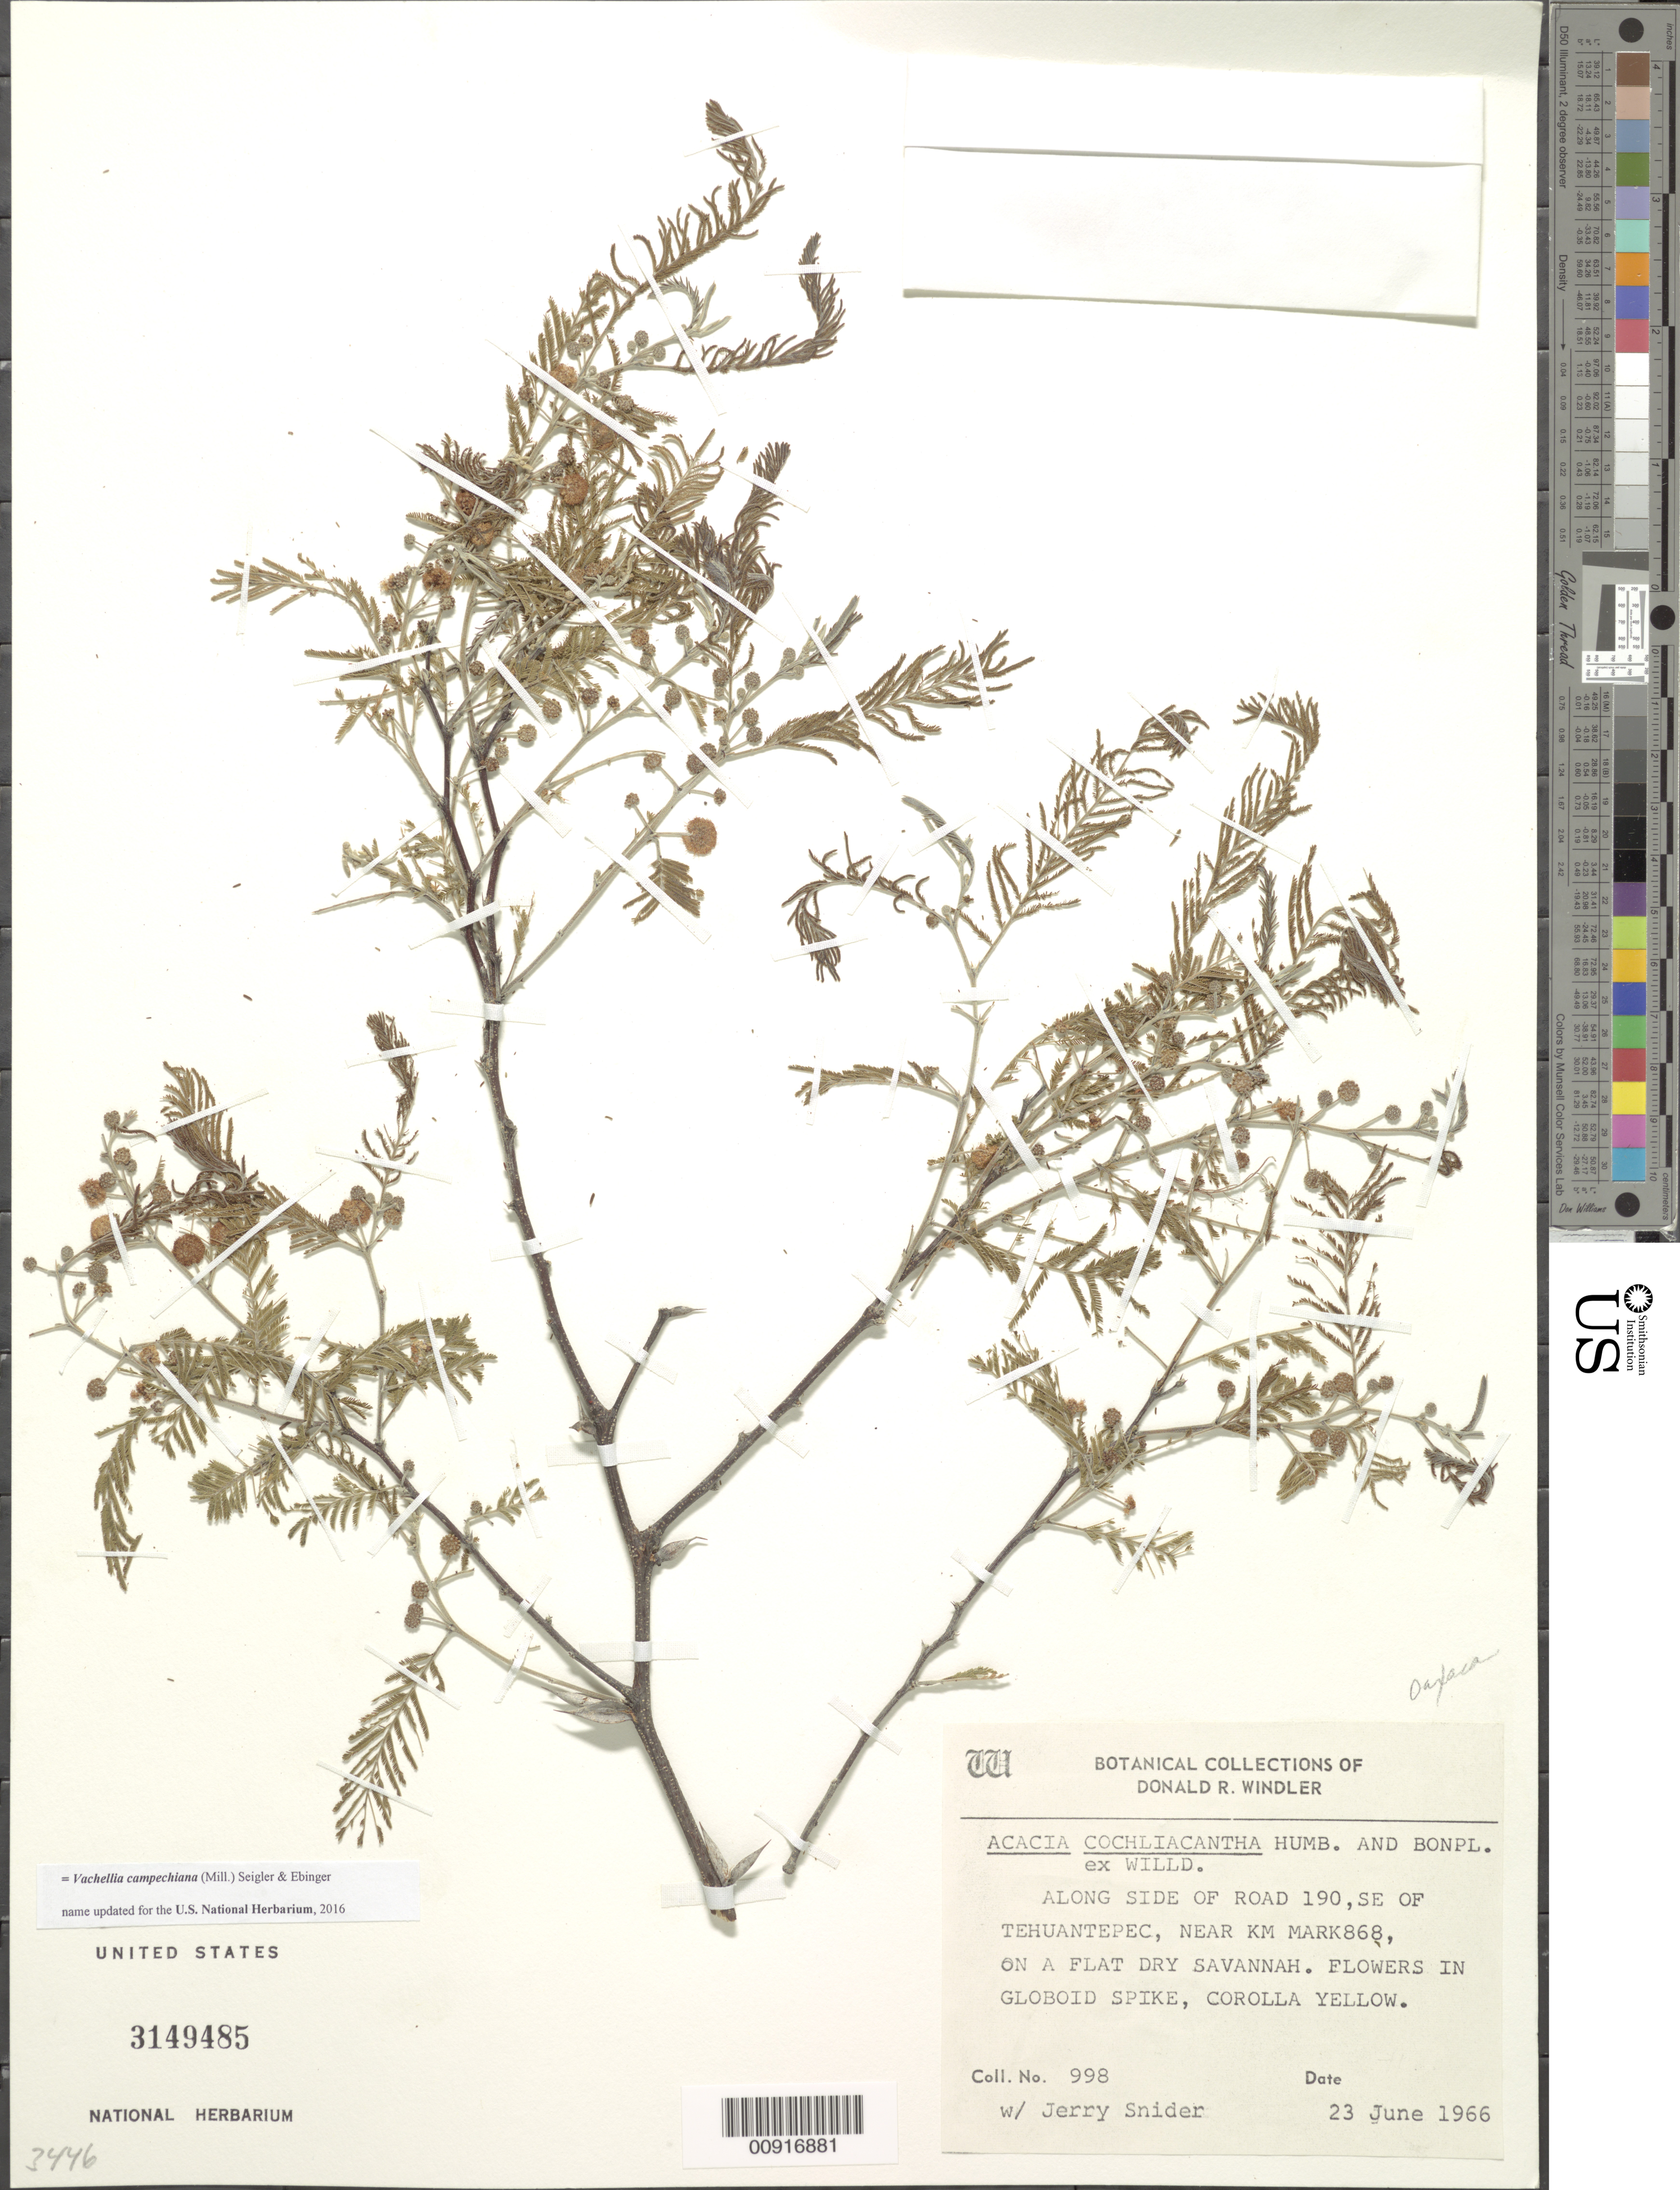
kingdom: Plantae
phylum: Tracheophyta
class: Magnoliopsida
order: Fabales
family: Fabaceae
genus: Vachellia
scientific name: Vachellia campechiana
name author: (Mill.) Seigler & Ebinger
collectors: D. R. Windler & J. Snider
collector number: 998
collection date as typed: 23 Jun 1966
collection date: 1966-06-23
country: Mexico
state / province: Oaxaca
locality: Along side of road 190, SE of Tehuantepec, near km. mark 868.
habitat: On flat dry savannah.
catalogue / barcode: US 3149485